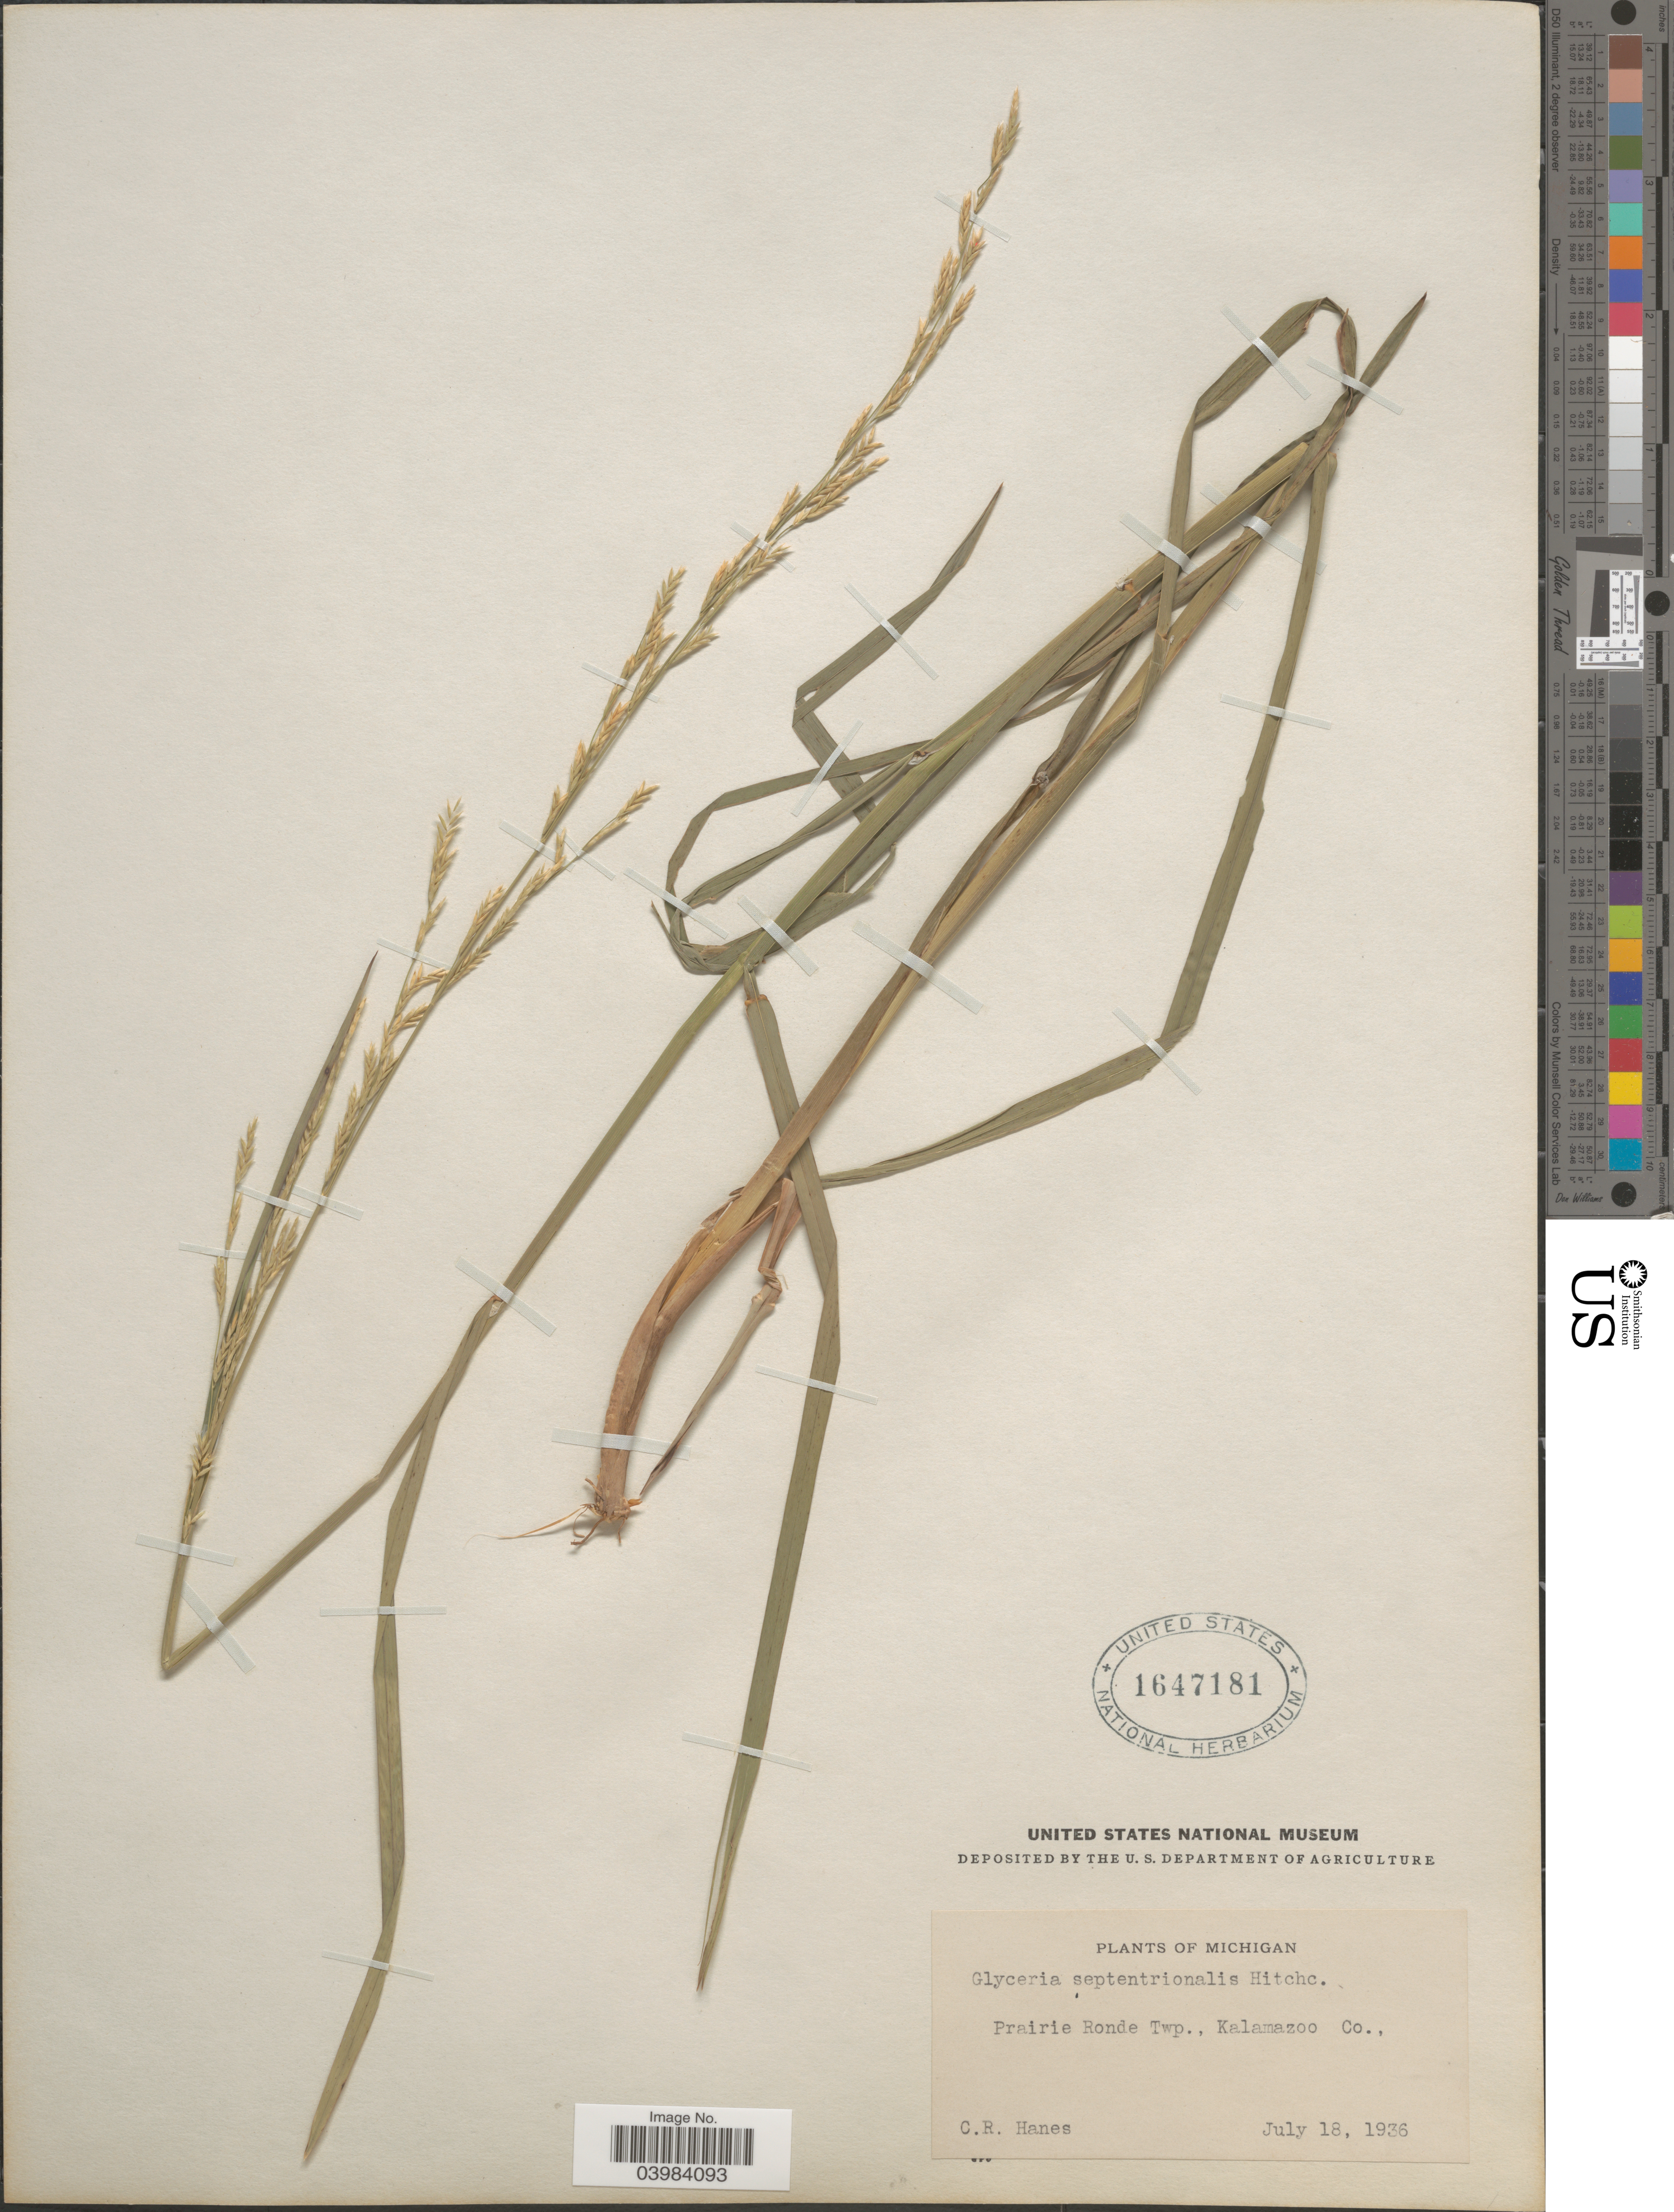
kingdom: Plantae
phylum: Tracheophyta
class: Liliopsida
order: Poales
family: Poaceae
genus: Glyceria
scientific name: Glyceria septentrionalis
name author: Hitchc.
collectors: C. Hanes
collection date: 1936-07-18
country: United States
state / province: Michigan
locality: Prairie Ronde Twp., Kalamazoo Co.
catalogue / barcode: US 1647181